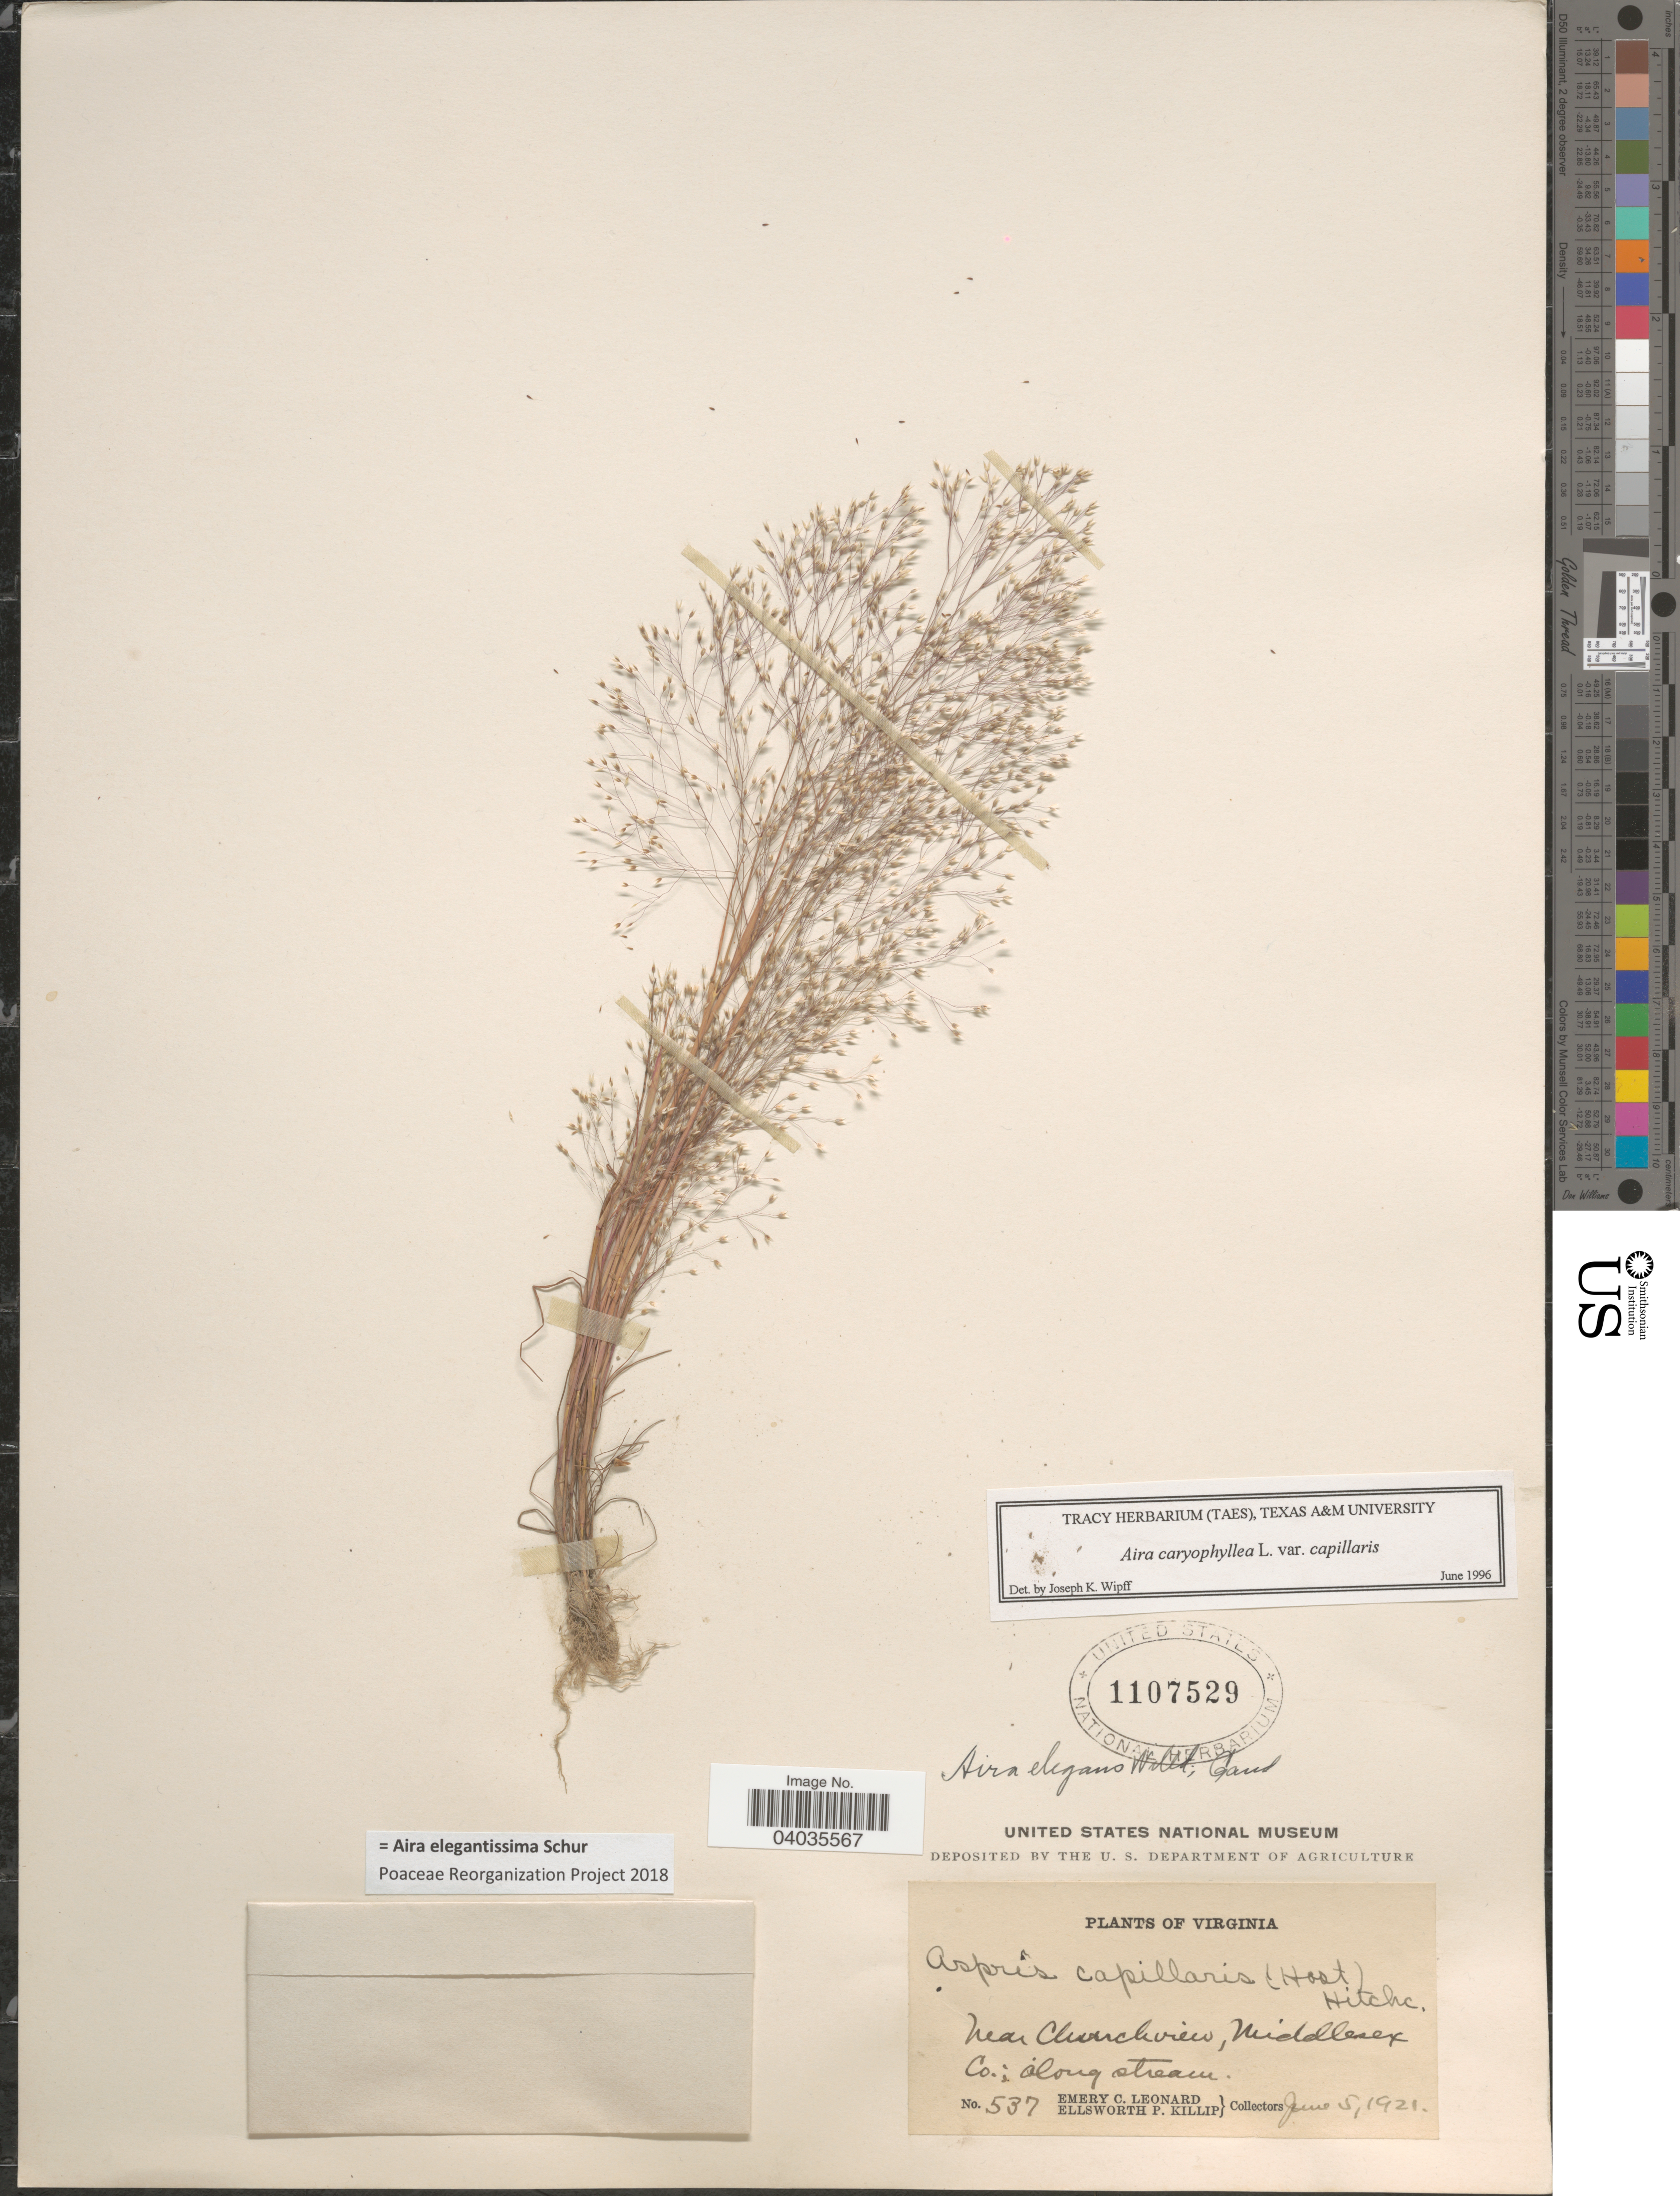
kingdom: Plantae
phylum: Tracheophyta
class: Liliopsida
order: Poales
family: Poaceae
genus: Aira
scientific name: Aira elegantissima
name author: Schur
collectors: E. C. Leonard & E. P. Killip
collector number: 537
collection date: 1921-06-05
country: United States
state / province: Virginia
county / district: Middlesex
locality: Near Churchview, Middlesex Co.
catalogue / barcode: US 1107529